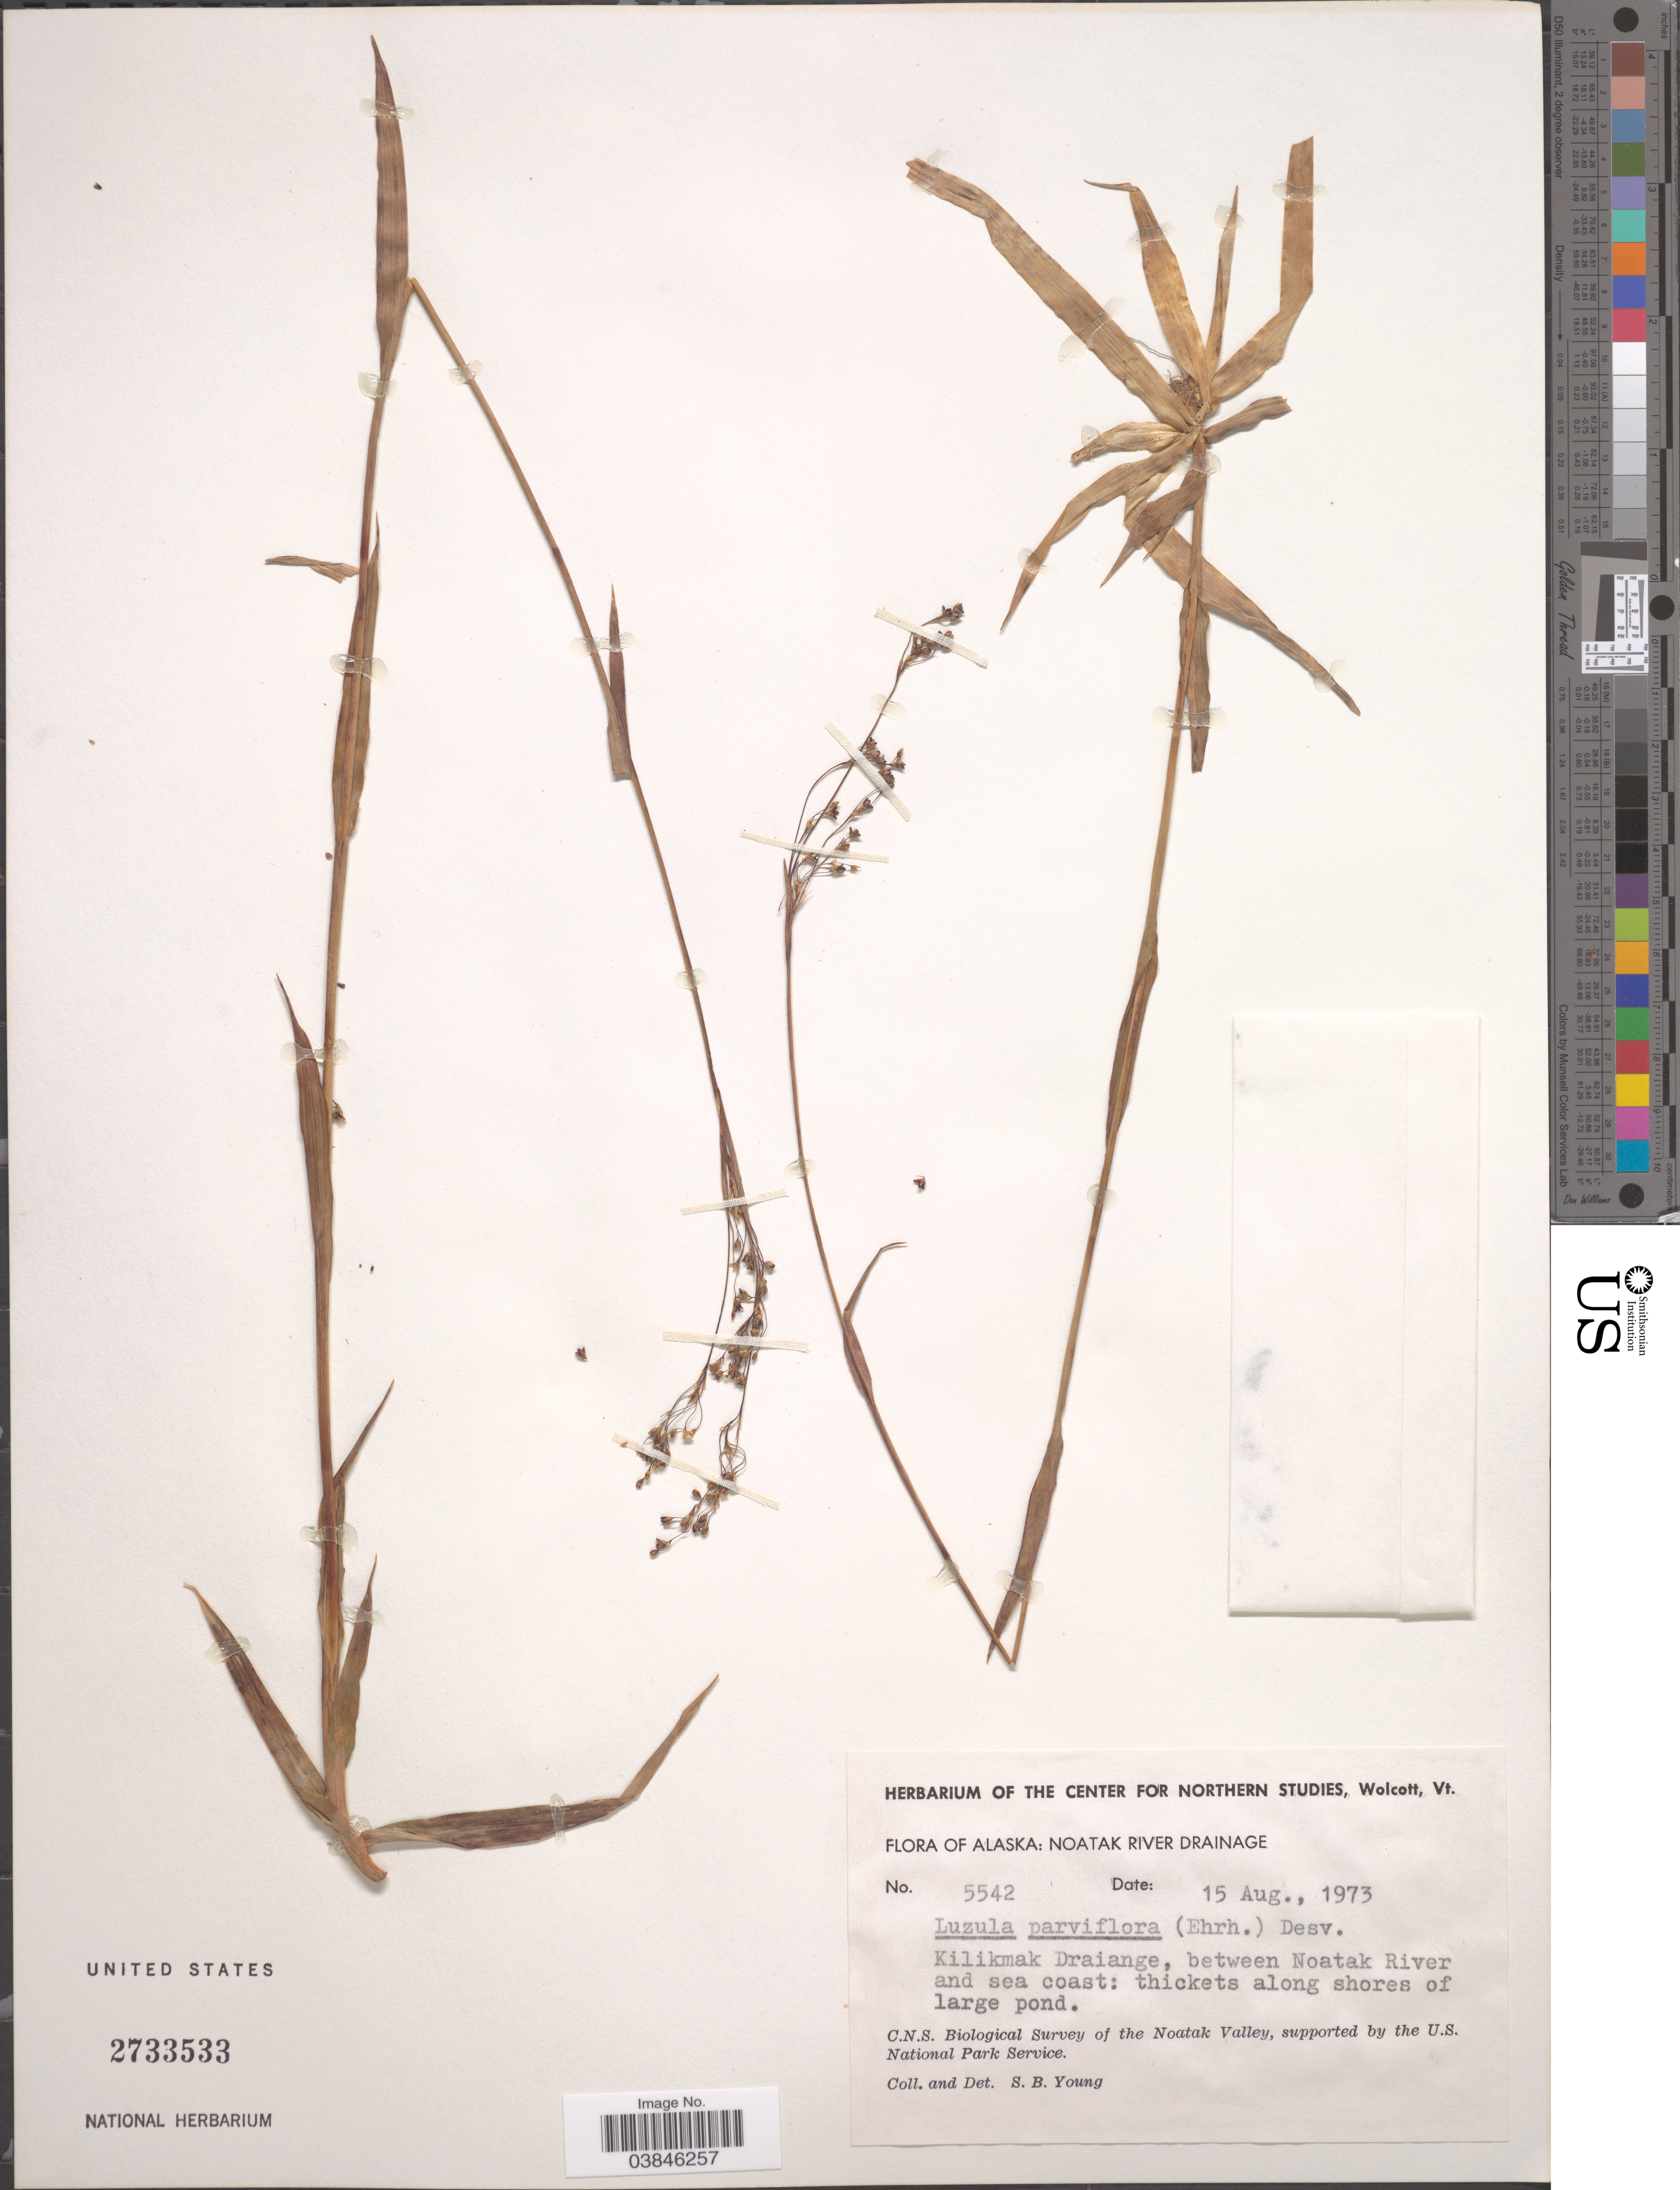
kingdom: Plantae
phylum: Tracheophyta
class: Liliopsida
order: Poales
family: Juncaceae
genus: Luzula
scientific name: Luzula parviflora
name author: (Ehrh.) Desv.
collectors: S. Young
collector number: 5542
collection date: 1973-08-15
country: United States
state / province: Alaska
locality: Noatak River Drainage. Kilikmak Draiange, between Noatak River and sea coast: thickets along shores of large pond.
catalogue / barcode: US 2733533